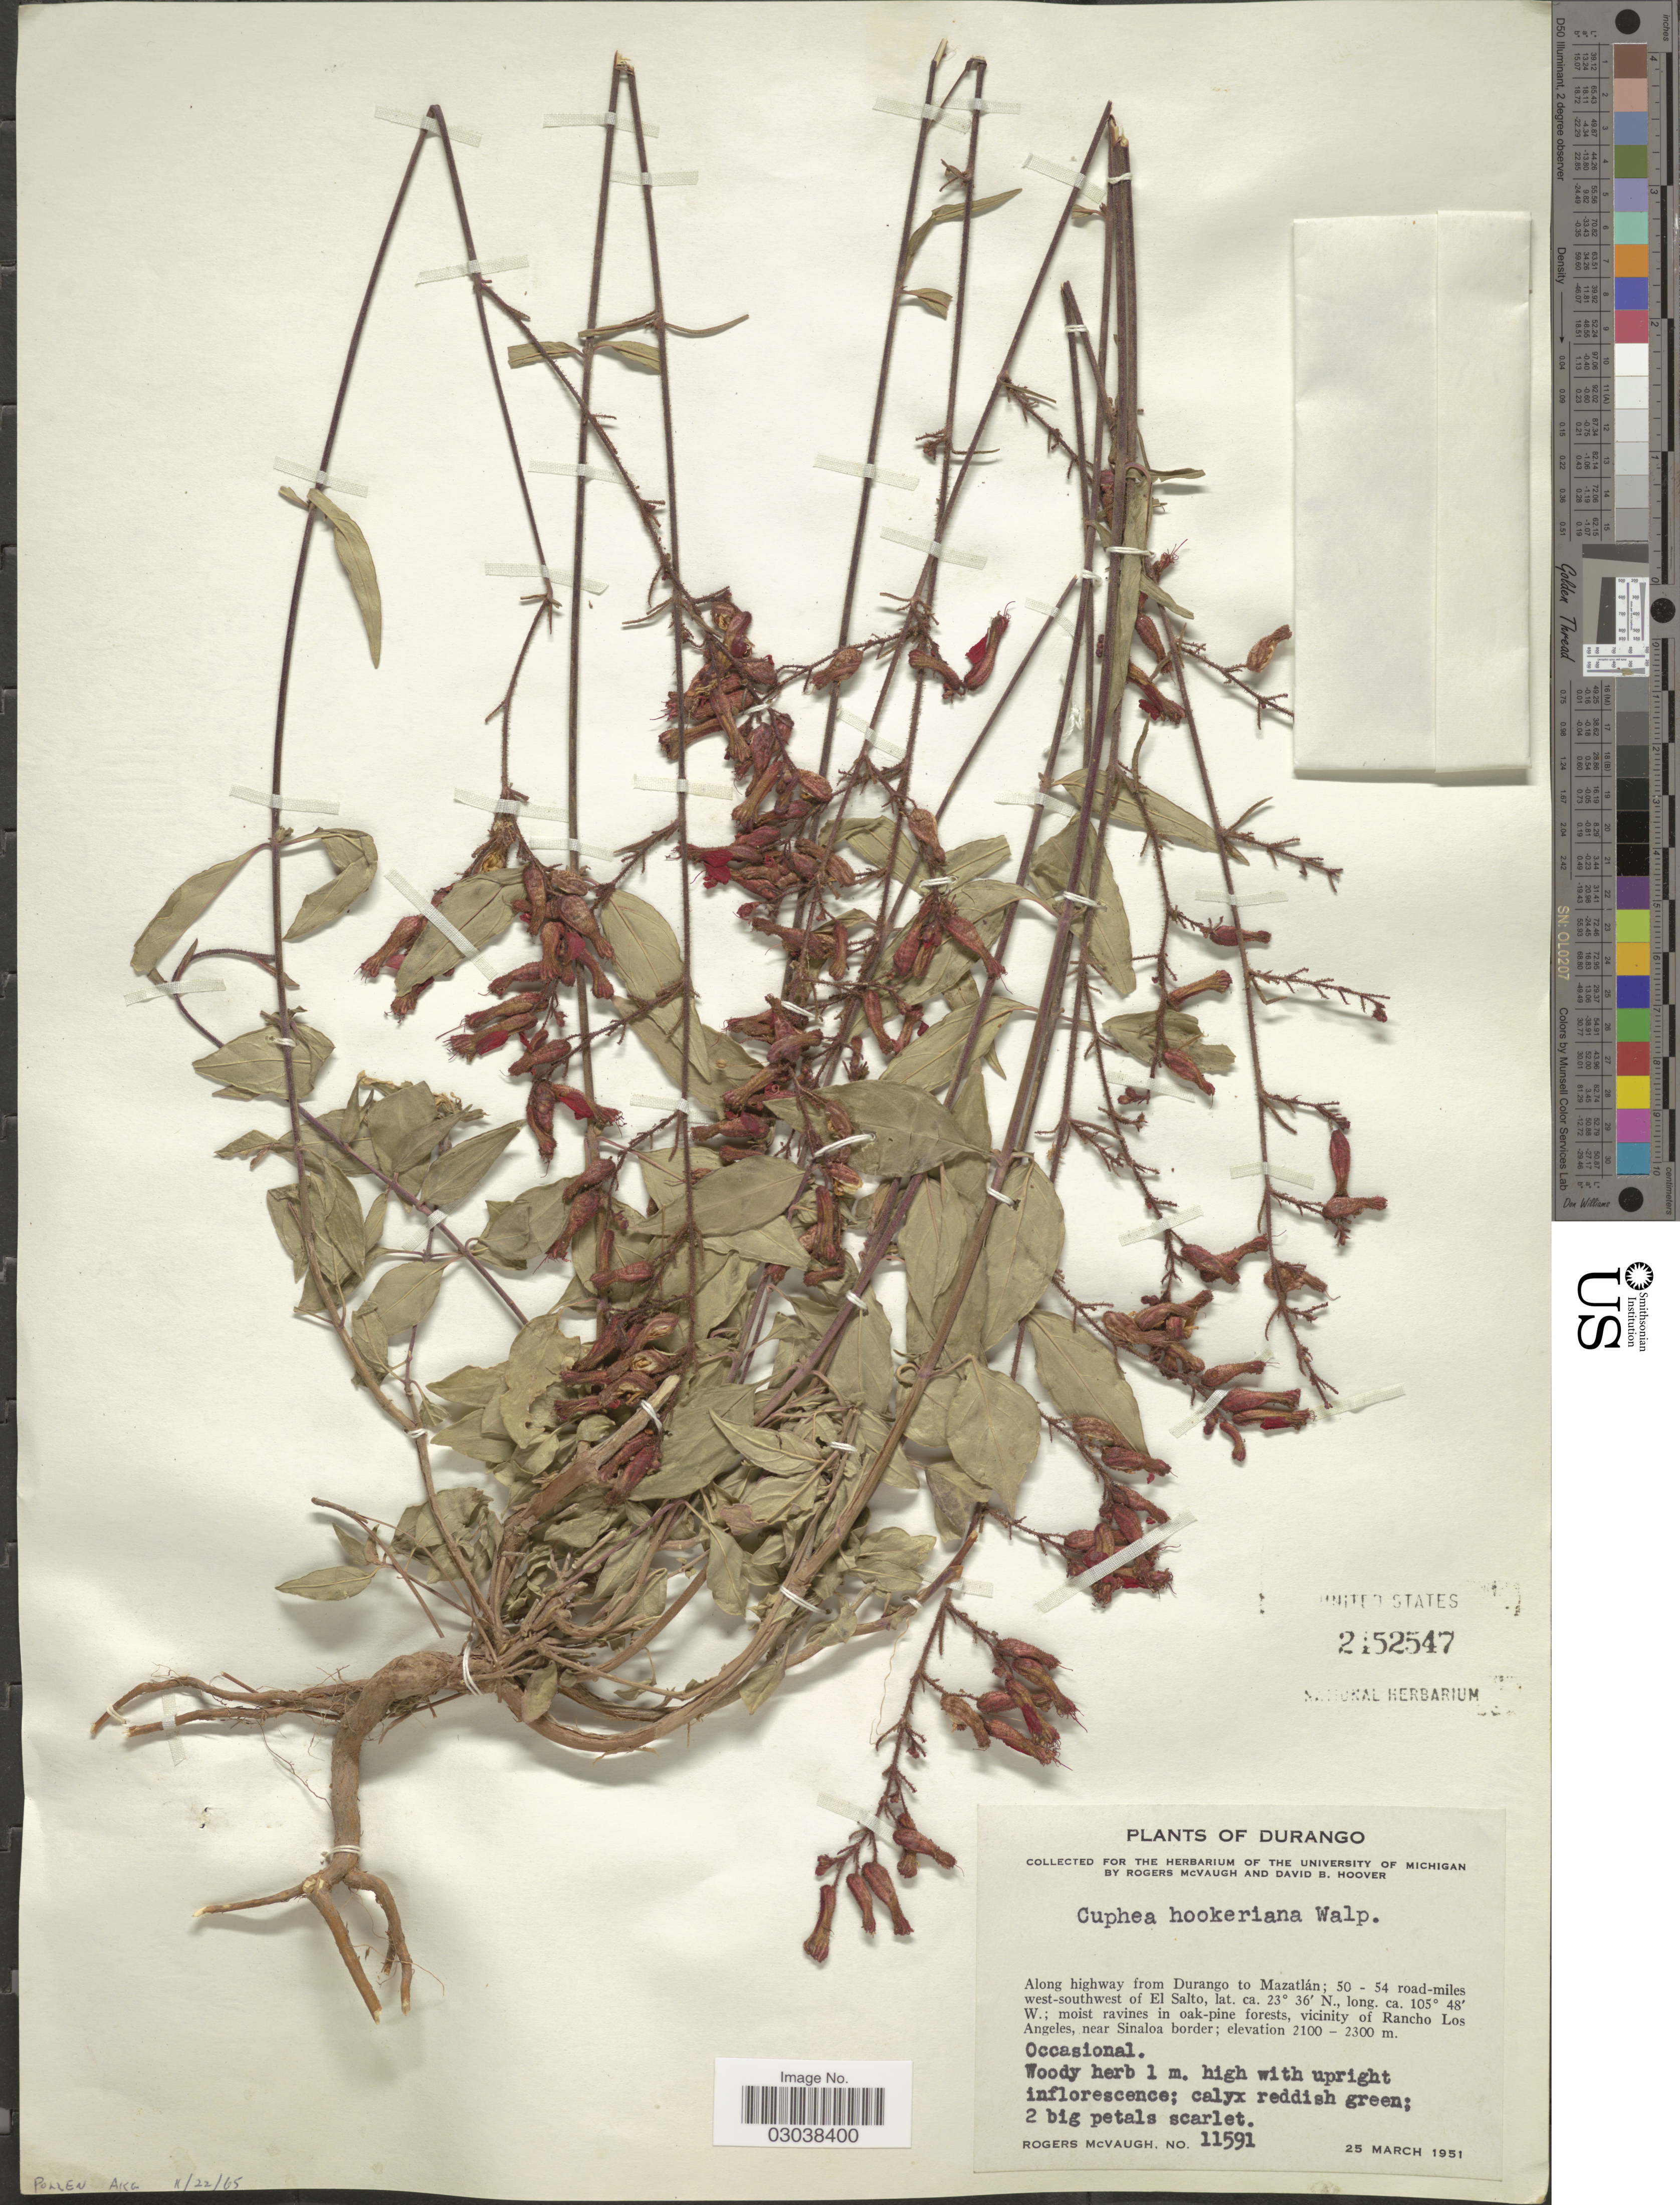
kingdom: Plantae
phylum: Tracheophyta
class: Magnoliopsida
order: Myrtales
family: Lythraceae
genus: Cuphea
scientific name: Cuphea hookeriana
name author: Walp.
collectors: R. McVaugh & D. B. Hoover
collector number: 11591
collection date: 1951-03-25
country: Mexico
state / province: Durango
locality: Along highway from Durango to Mazatlán; 50-54 road-miles west-southwest of El Salto. Vicinity of Rancho Los Angeles, near Sinaloa border.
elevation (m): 2100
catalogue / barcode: US 2152547